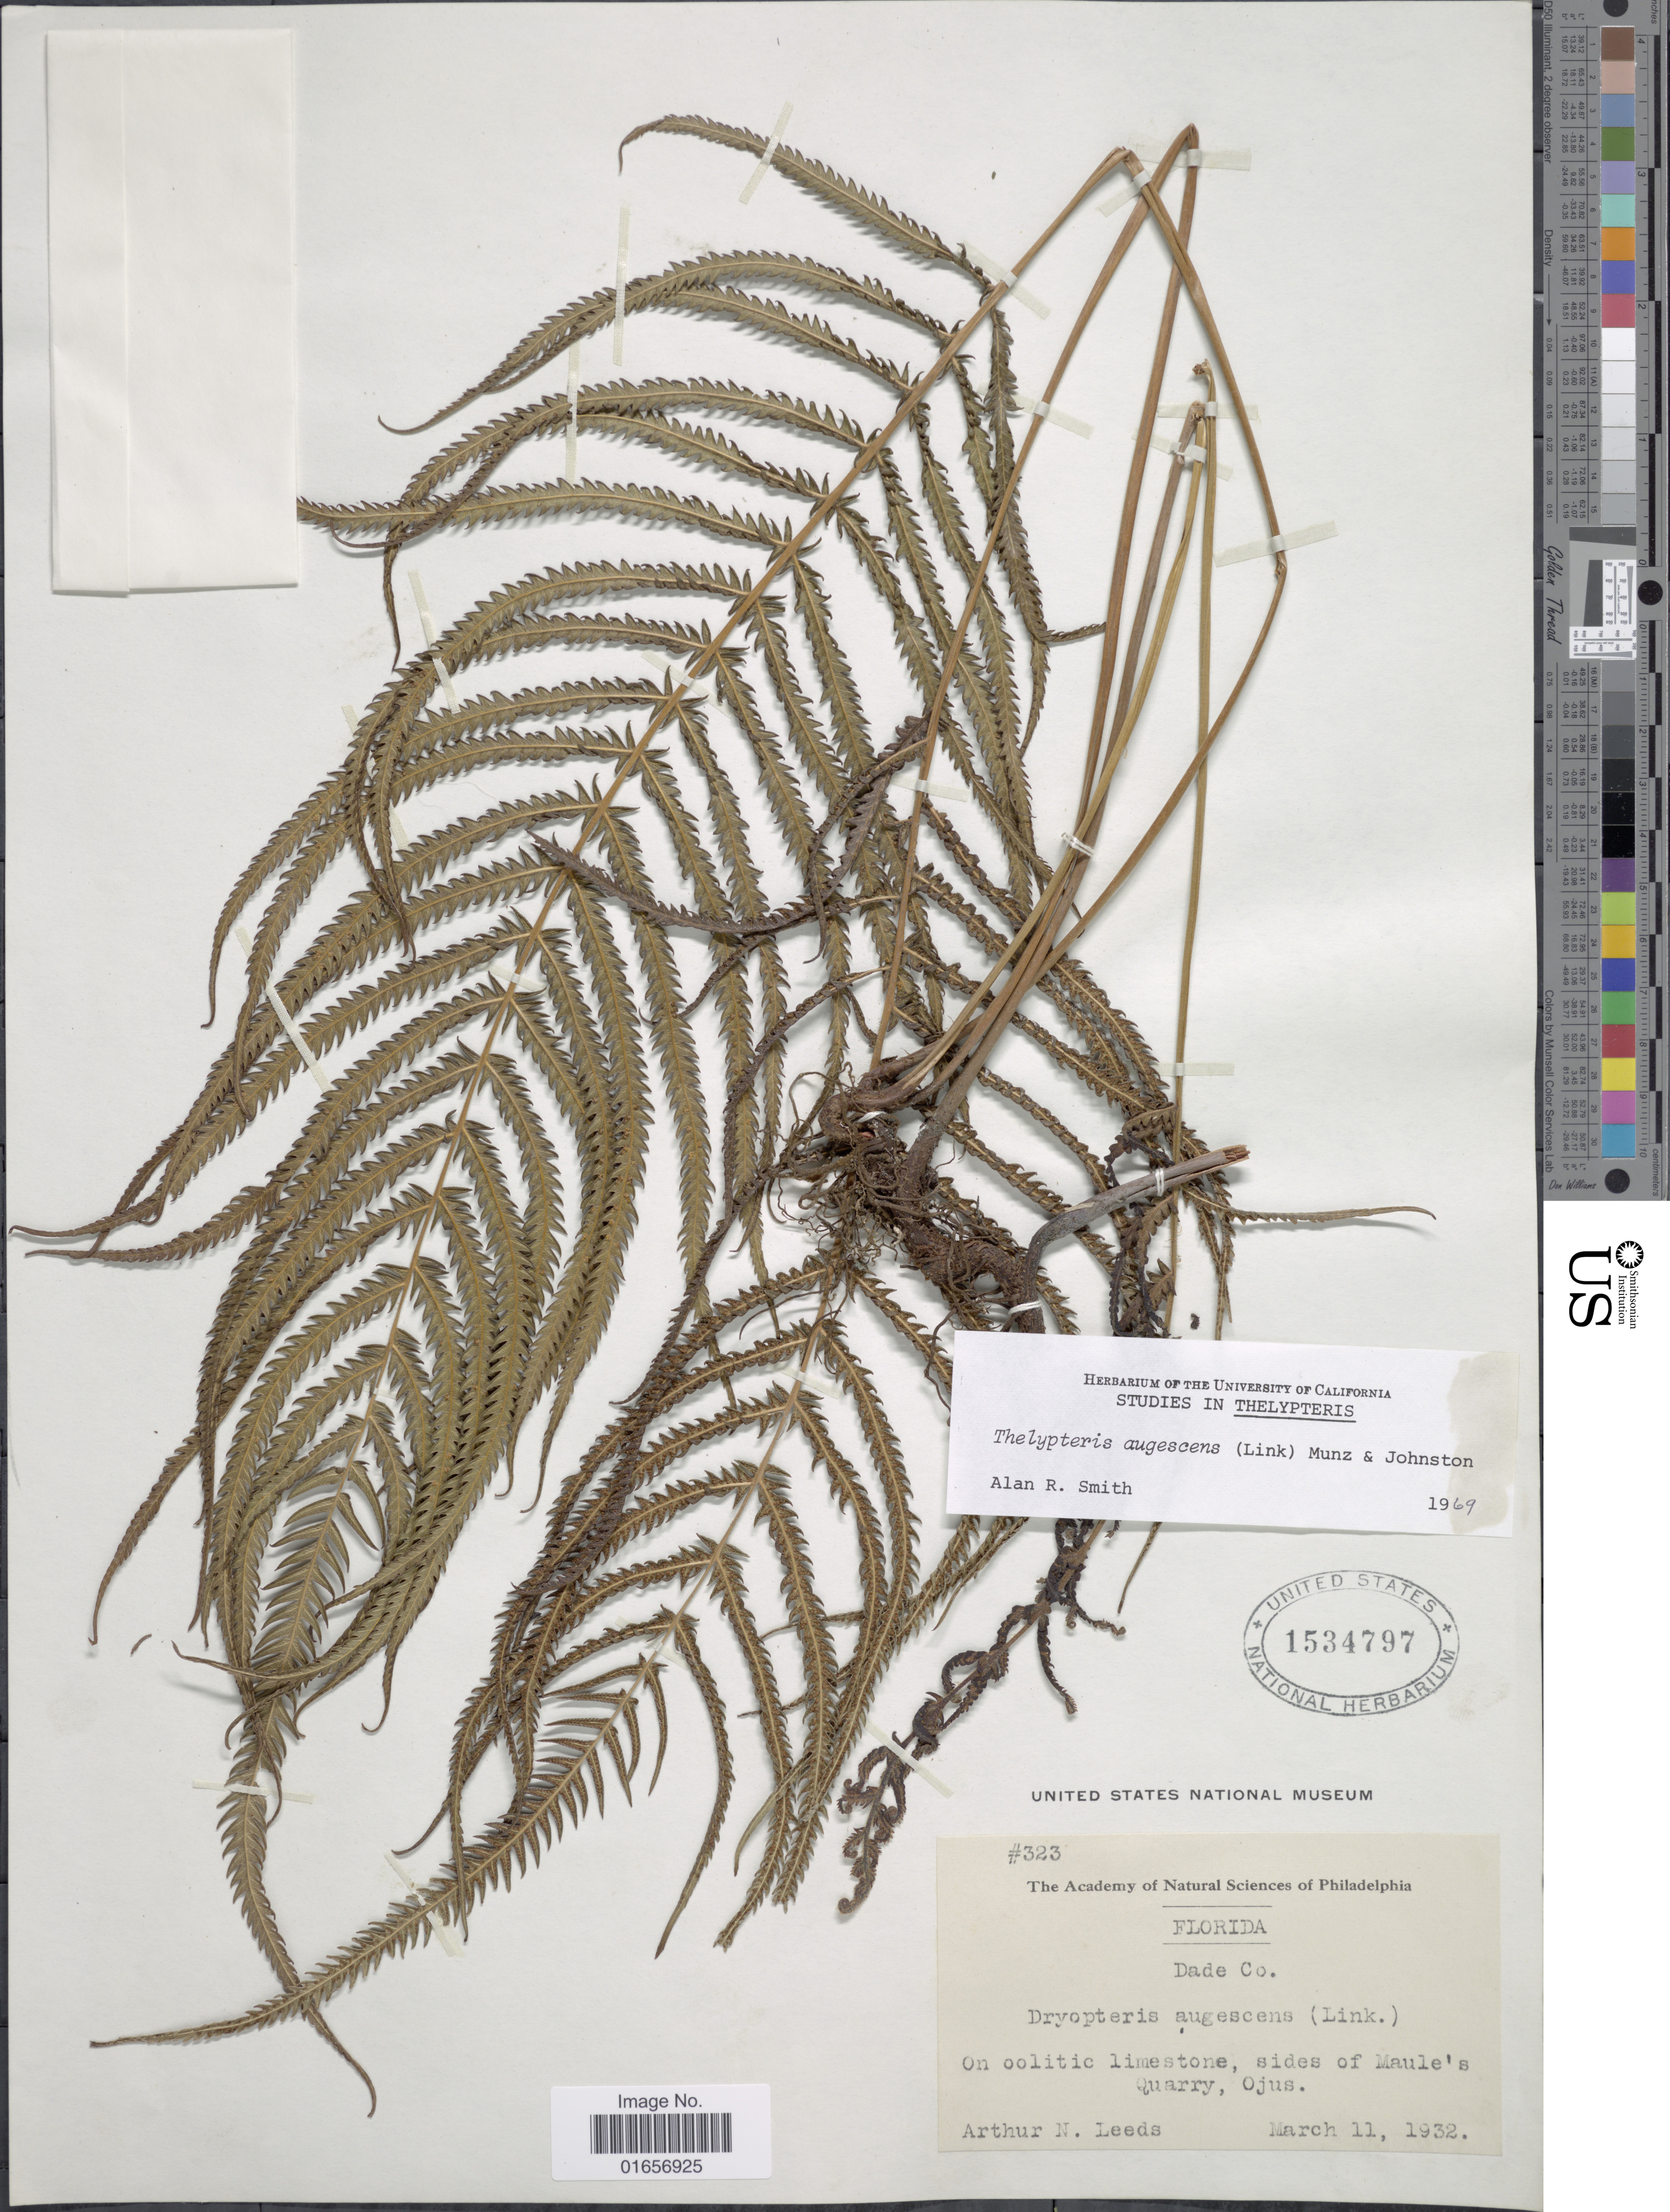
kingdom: Plantae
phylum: Tracheophyta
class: Polypodiopsida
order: Polypodiales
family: Thelypteridaceae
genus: Christella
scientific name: Christella augescens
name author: (Link) Pic. Serm.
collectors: A. N. Leeds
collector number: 323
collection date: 1932-03-11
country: United States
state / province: Florida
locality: Dade Co., sides of Maule's Quarry, Ojus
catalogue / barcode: US 1534797